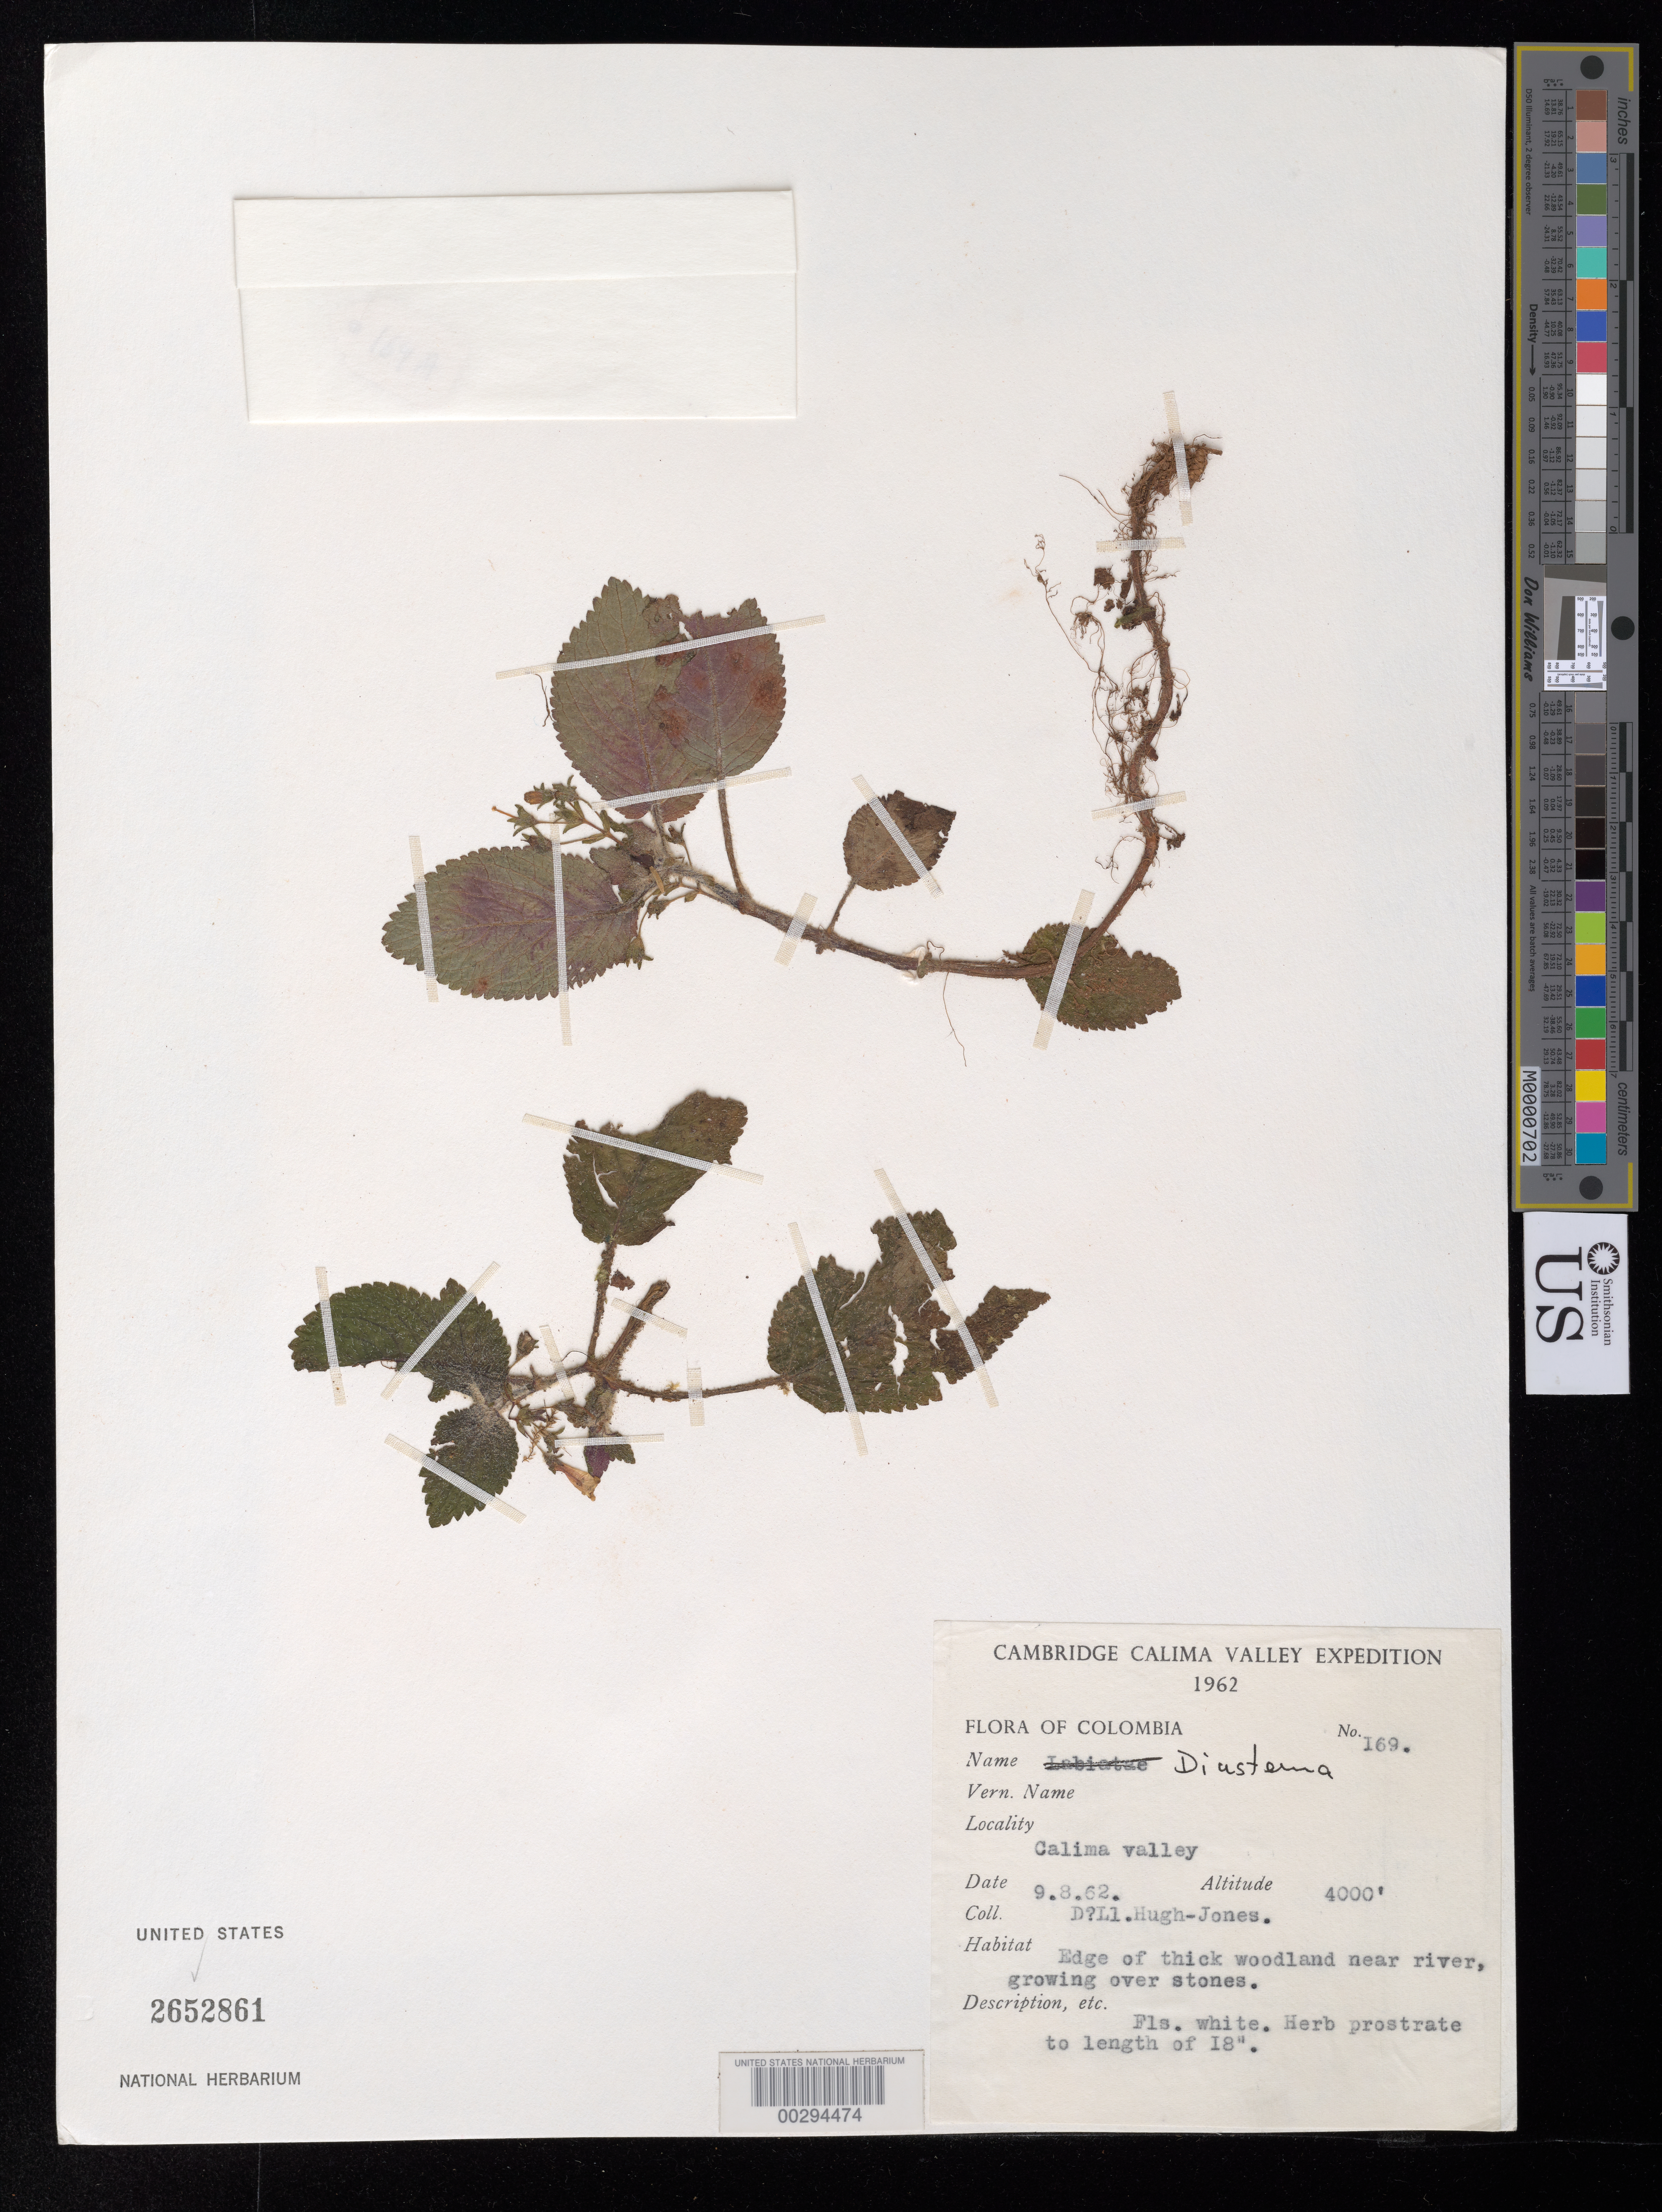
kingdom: Plantae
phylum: Tracheophyta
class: Magnoliopsida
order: Lamiales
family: Gesneriaceae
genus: Diastema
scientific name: Diastema sp.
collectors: D. Hugh-Jones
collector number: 169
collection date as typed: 09 Aug 1962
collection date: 1962-08-09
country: Colombia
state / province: Valle del Cauca (?)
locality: Calima Valley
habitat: Edge of thick woodland near river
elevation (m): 1219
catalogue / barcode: US 2652861